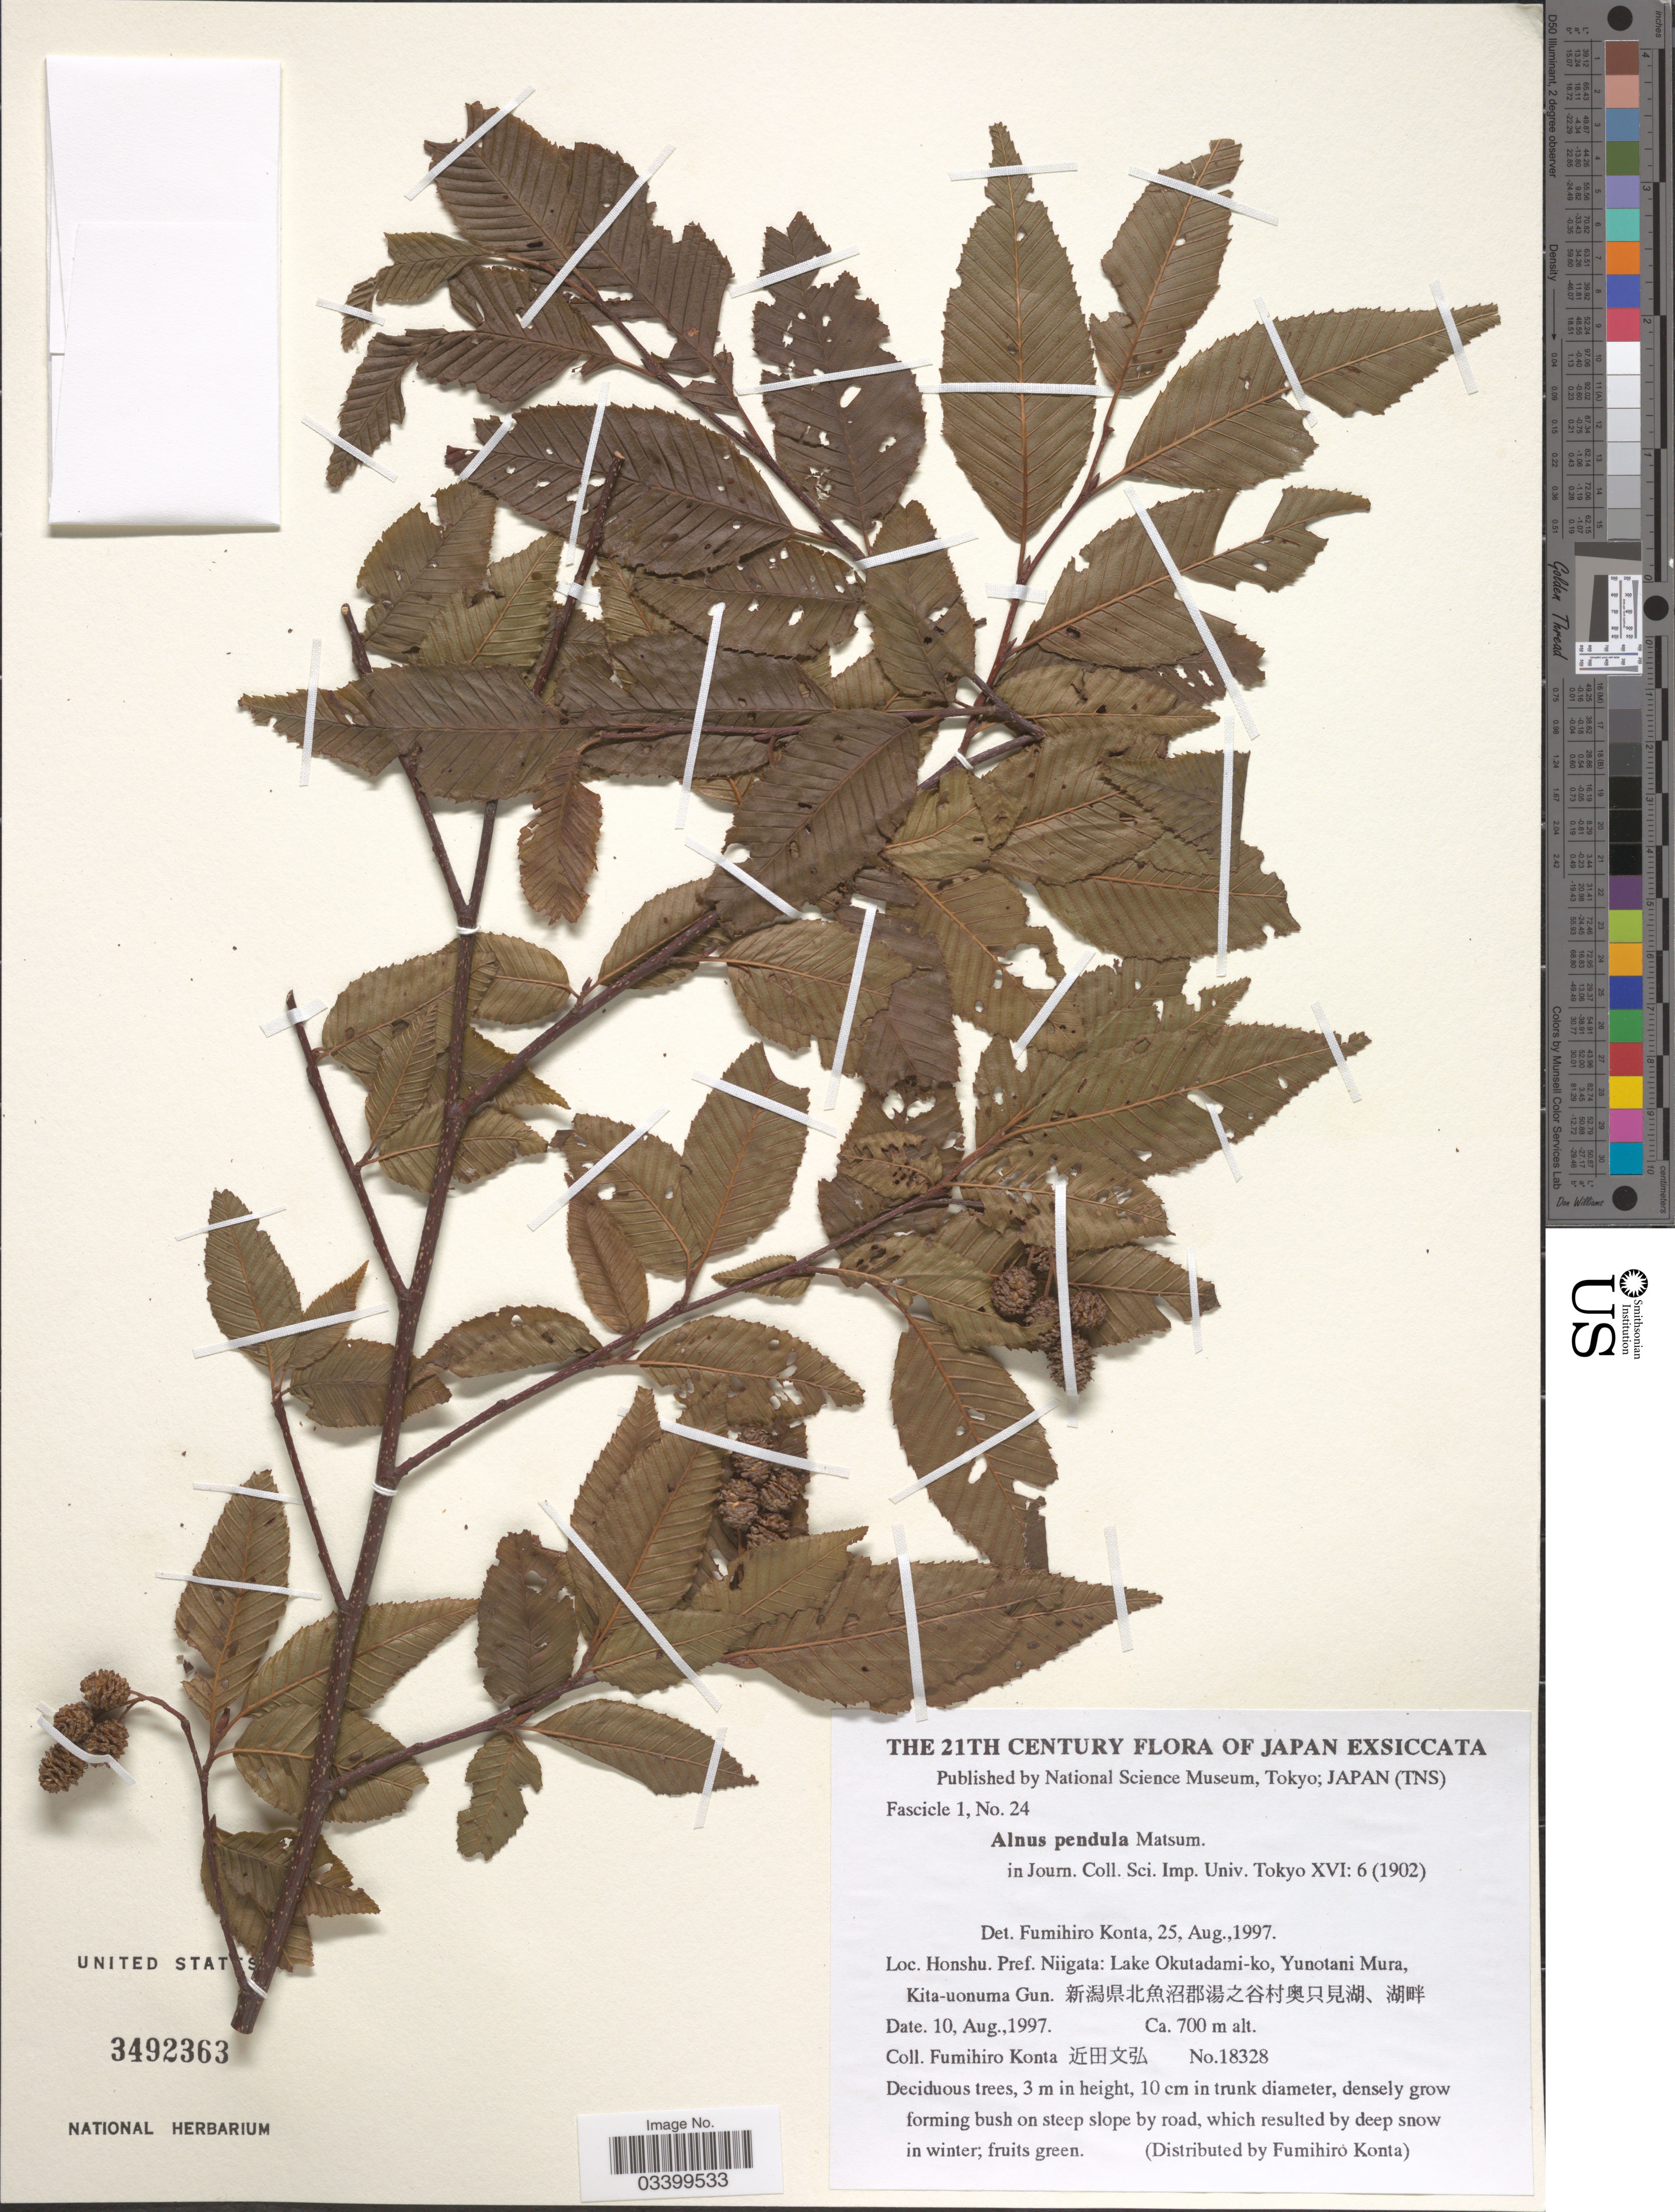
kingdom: Plantae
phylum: Tracheophyta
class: Magnoliopsida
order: Fagales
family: Betulaceae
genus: Alnus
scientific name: Alnus pendula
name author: Matsum.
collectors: F. Konta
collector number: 18328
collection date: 1997-08-10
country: Japan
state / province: Niigata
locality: Honshu. Pref. Niigata: Lake Okutadami-ko, Yunotani Mura, Kita-uonuma Gun, X.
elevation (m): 700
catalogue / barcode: US 3492363